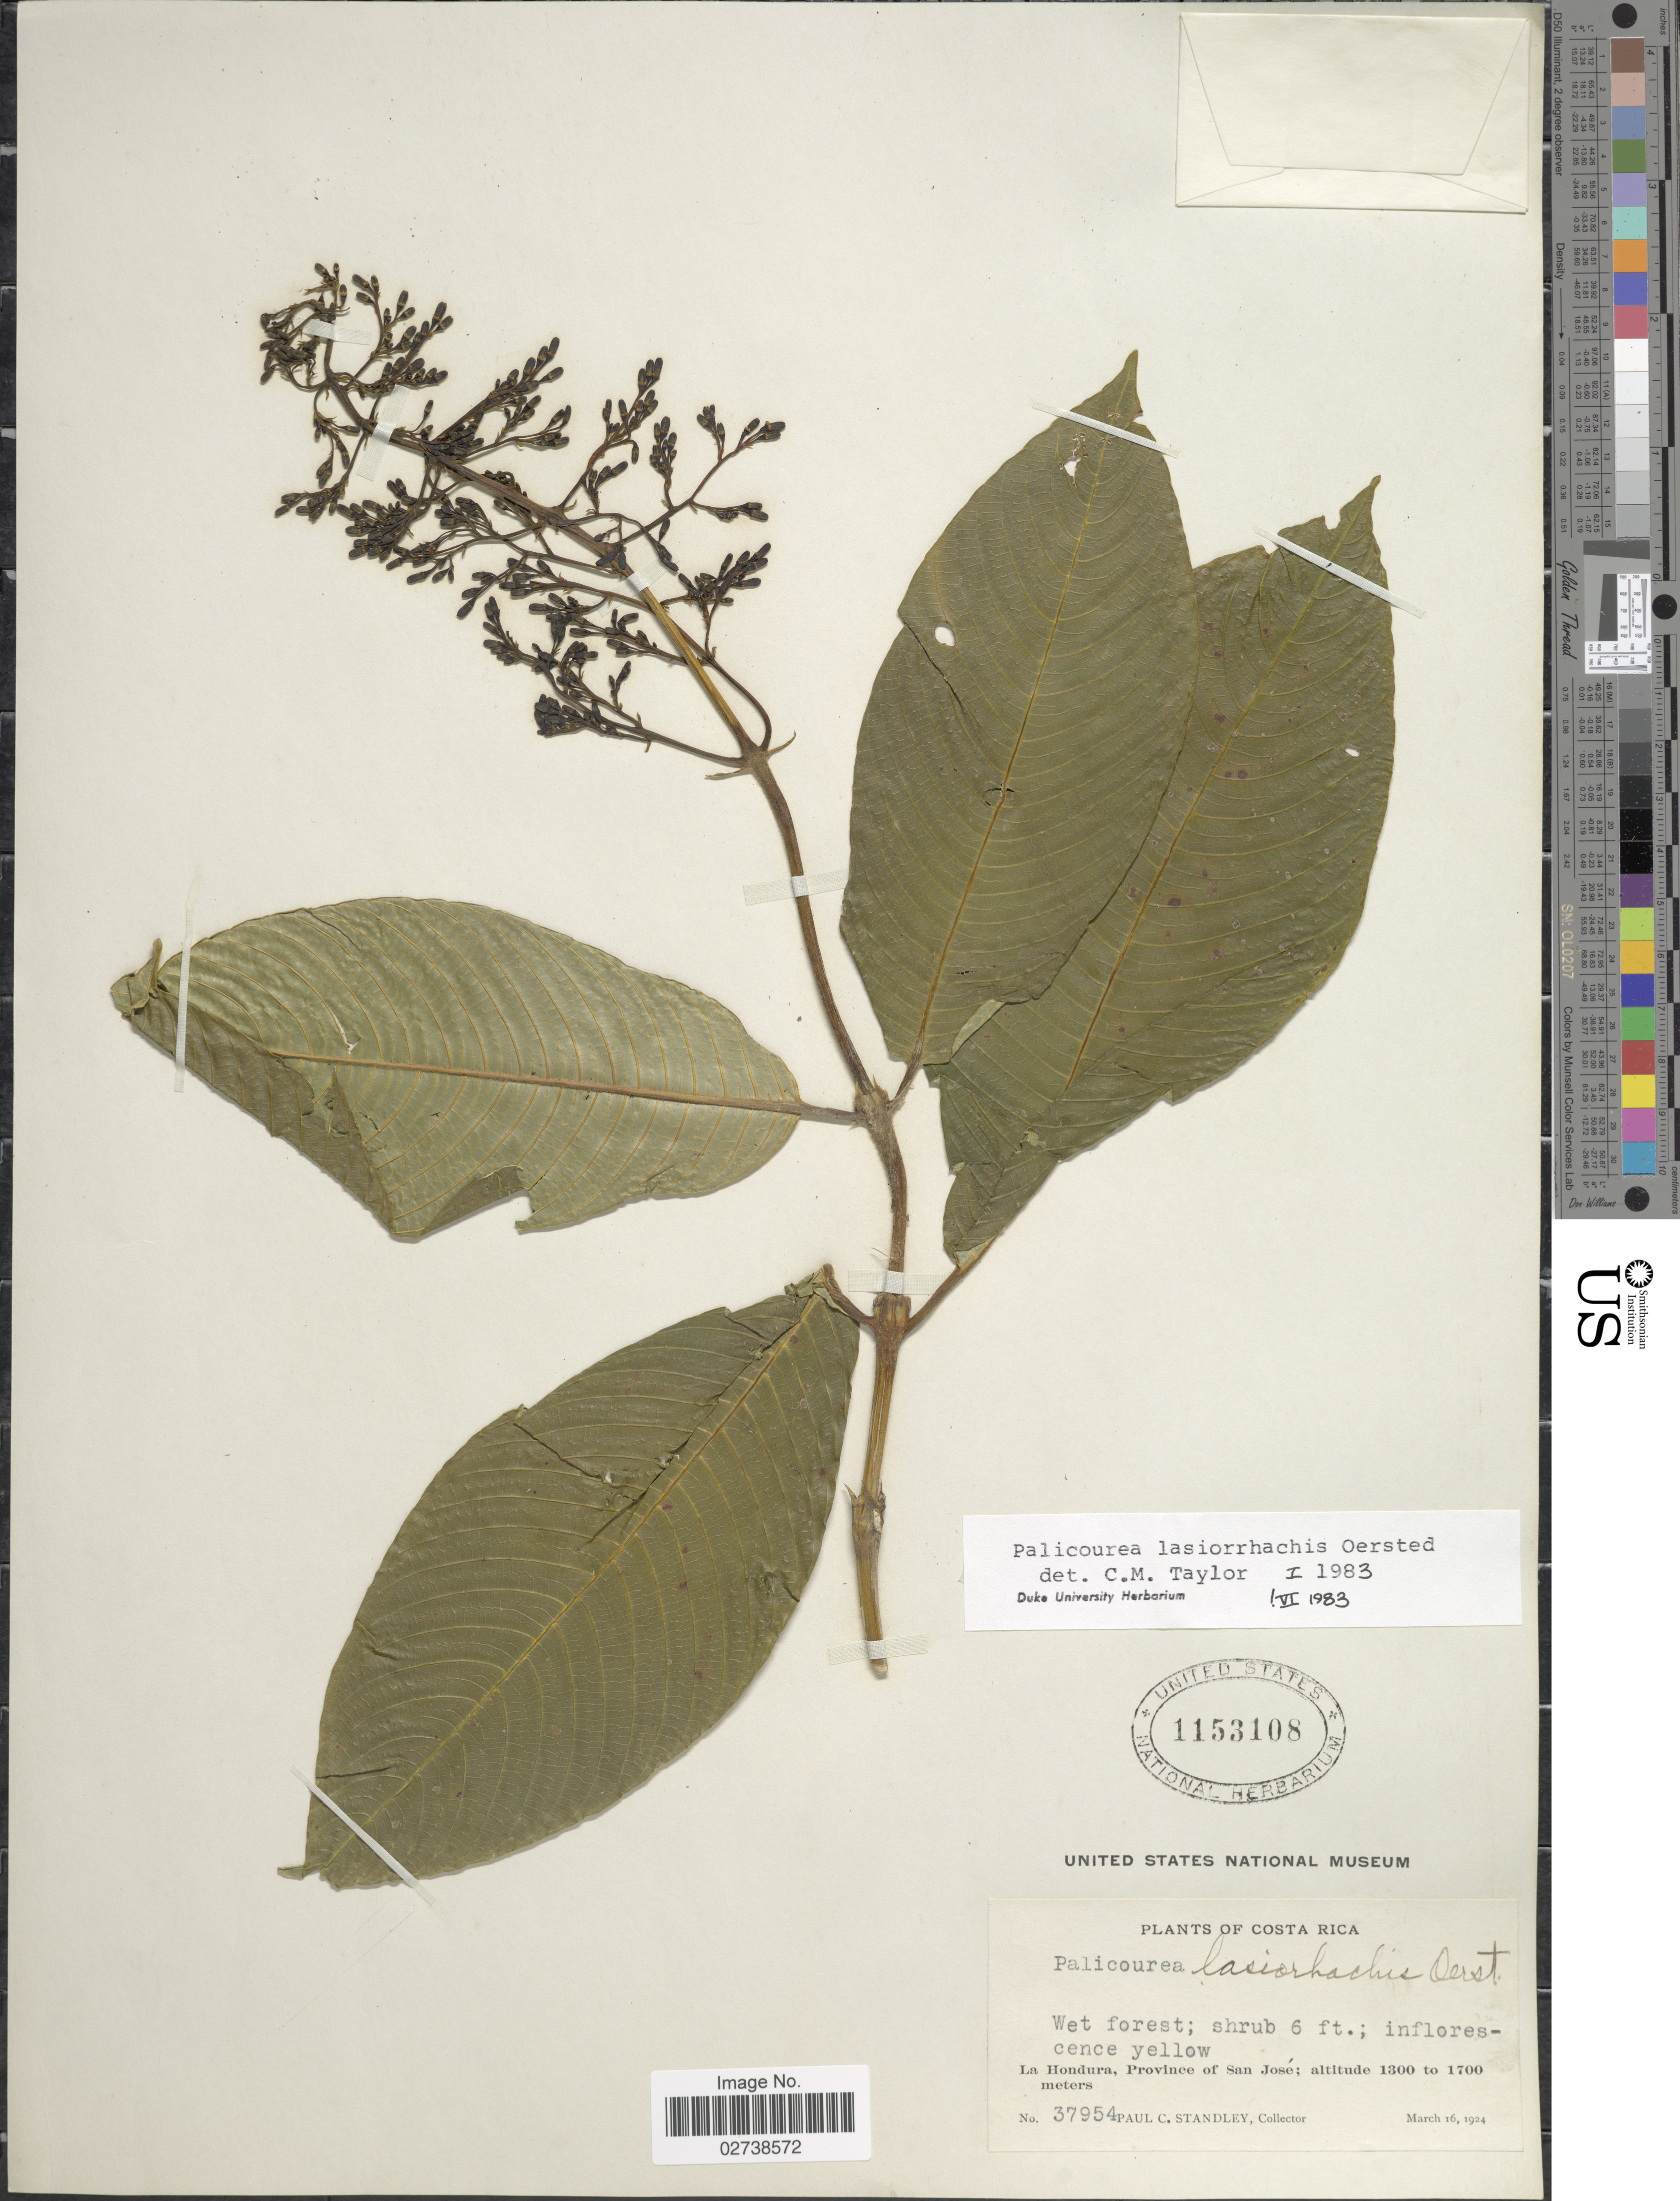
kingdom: Plantae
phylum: Tracheophyta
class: Magnoliopsida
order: Gentianales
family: Rubiaceae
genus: Palicourea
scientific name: Palicourea lasiorrhachis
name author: Oerst.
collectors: P. C. Standley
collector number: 37954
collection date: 1924-03-16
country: Costa Rica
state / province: San José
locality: Wet forest; La Hondura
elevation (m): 1300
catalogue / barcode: US 1153108